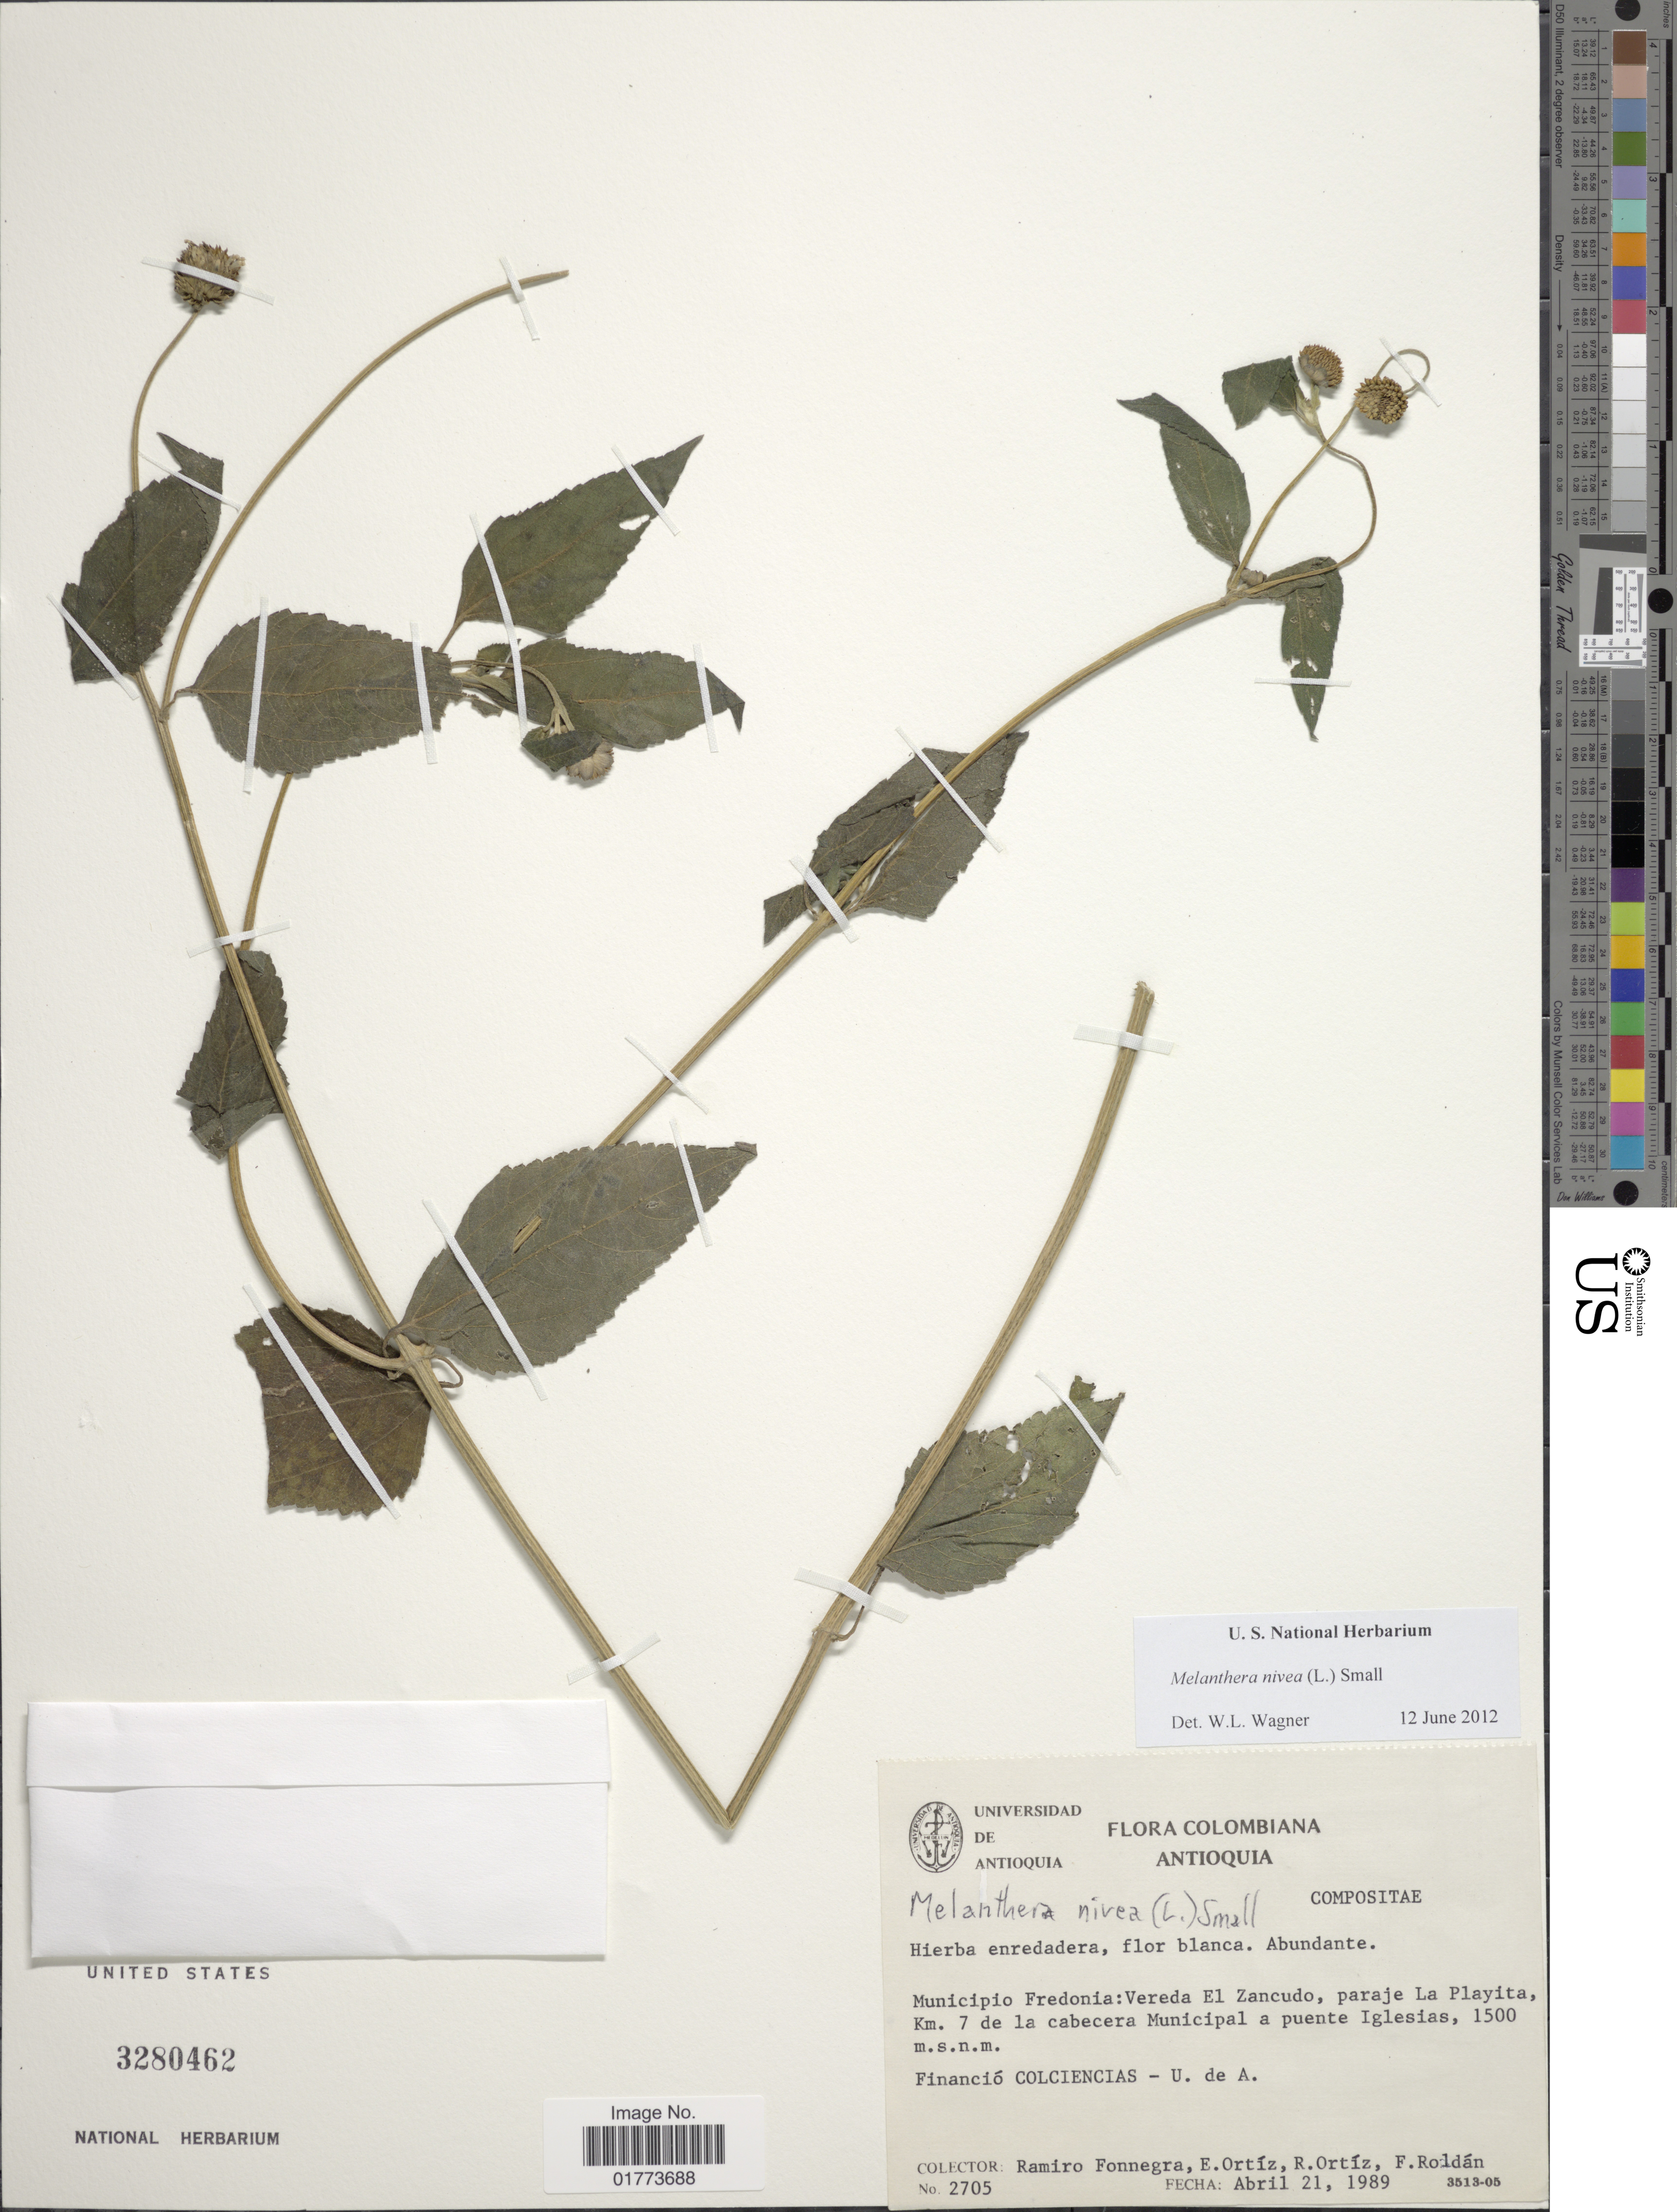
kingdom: Plantae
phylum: Tracheophyta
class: Magnoliopsida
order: Asterales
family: Asteraceae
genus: Melanthera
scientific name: Melanthera nivea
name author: (L.) Small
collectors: R. Fonnegra, E. Ortíz, R. Ortíz & F. J. Roldán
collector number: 2705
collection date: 1989-04-21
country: Colombia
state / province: Antioquia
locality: Antioquia. Muinicipio FredoniaL Vereda El Zancudo, paraje la Playita, Km. 7 de cabecera Municipal a puente Iglesias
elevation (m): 1500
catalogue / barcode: US 3280462